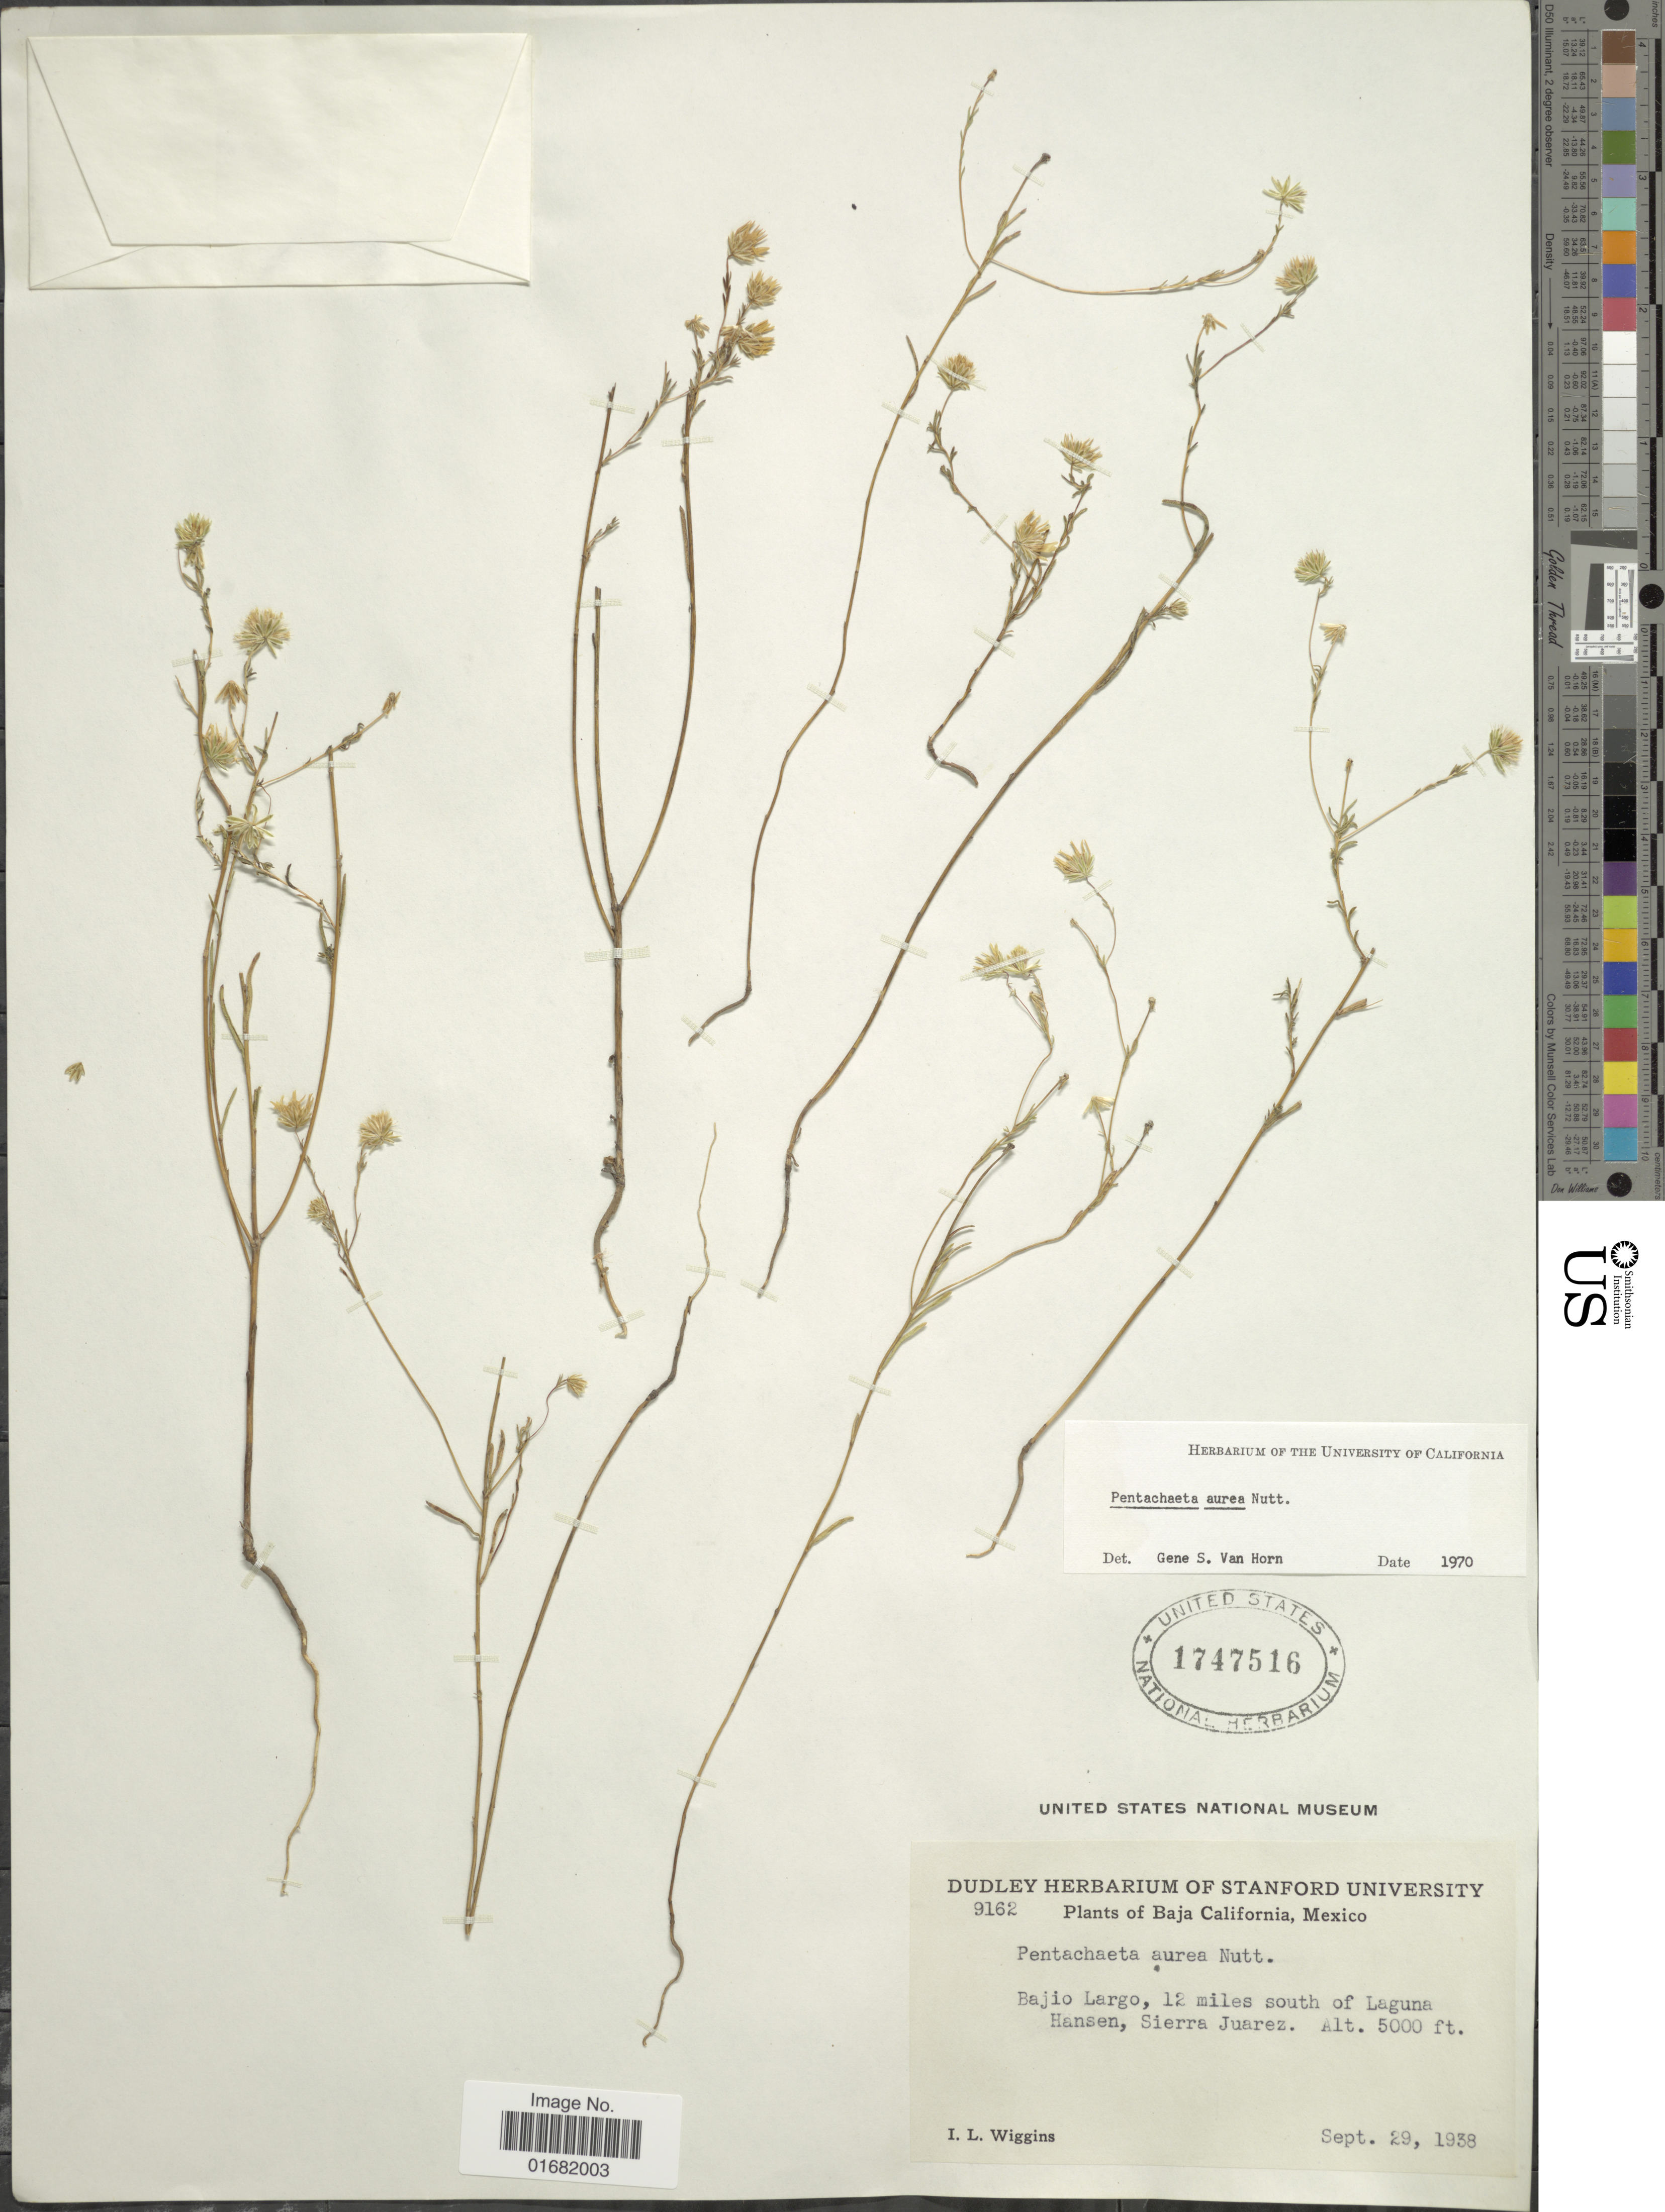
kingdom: Plantae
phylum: Tracheophyta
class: Magnoliopsida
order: Asterales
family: Asteraceae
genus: Pentachaeta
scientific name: Pentachaeta aurea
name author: Nutt.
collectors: I. L. Wiggins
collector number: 9162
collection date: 1938-09-29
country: Mexico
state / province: Baja California Norte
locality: Bajio Largo, 12 miles south of Laguna Hansen, Sierra Juarez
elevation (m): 1524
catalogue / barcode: US 1747516